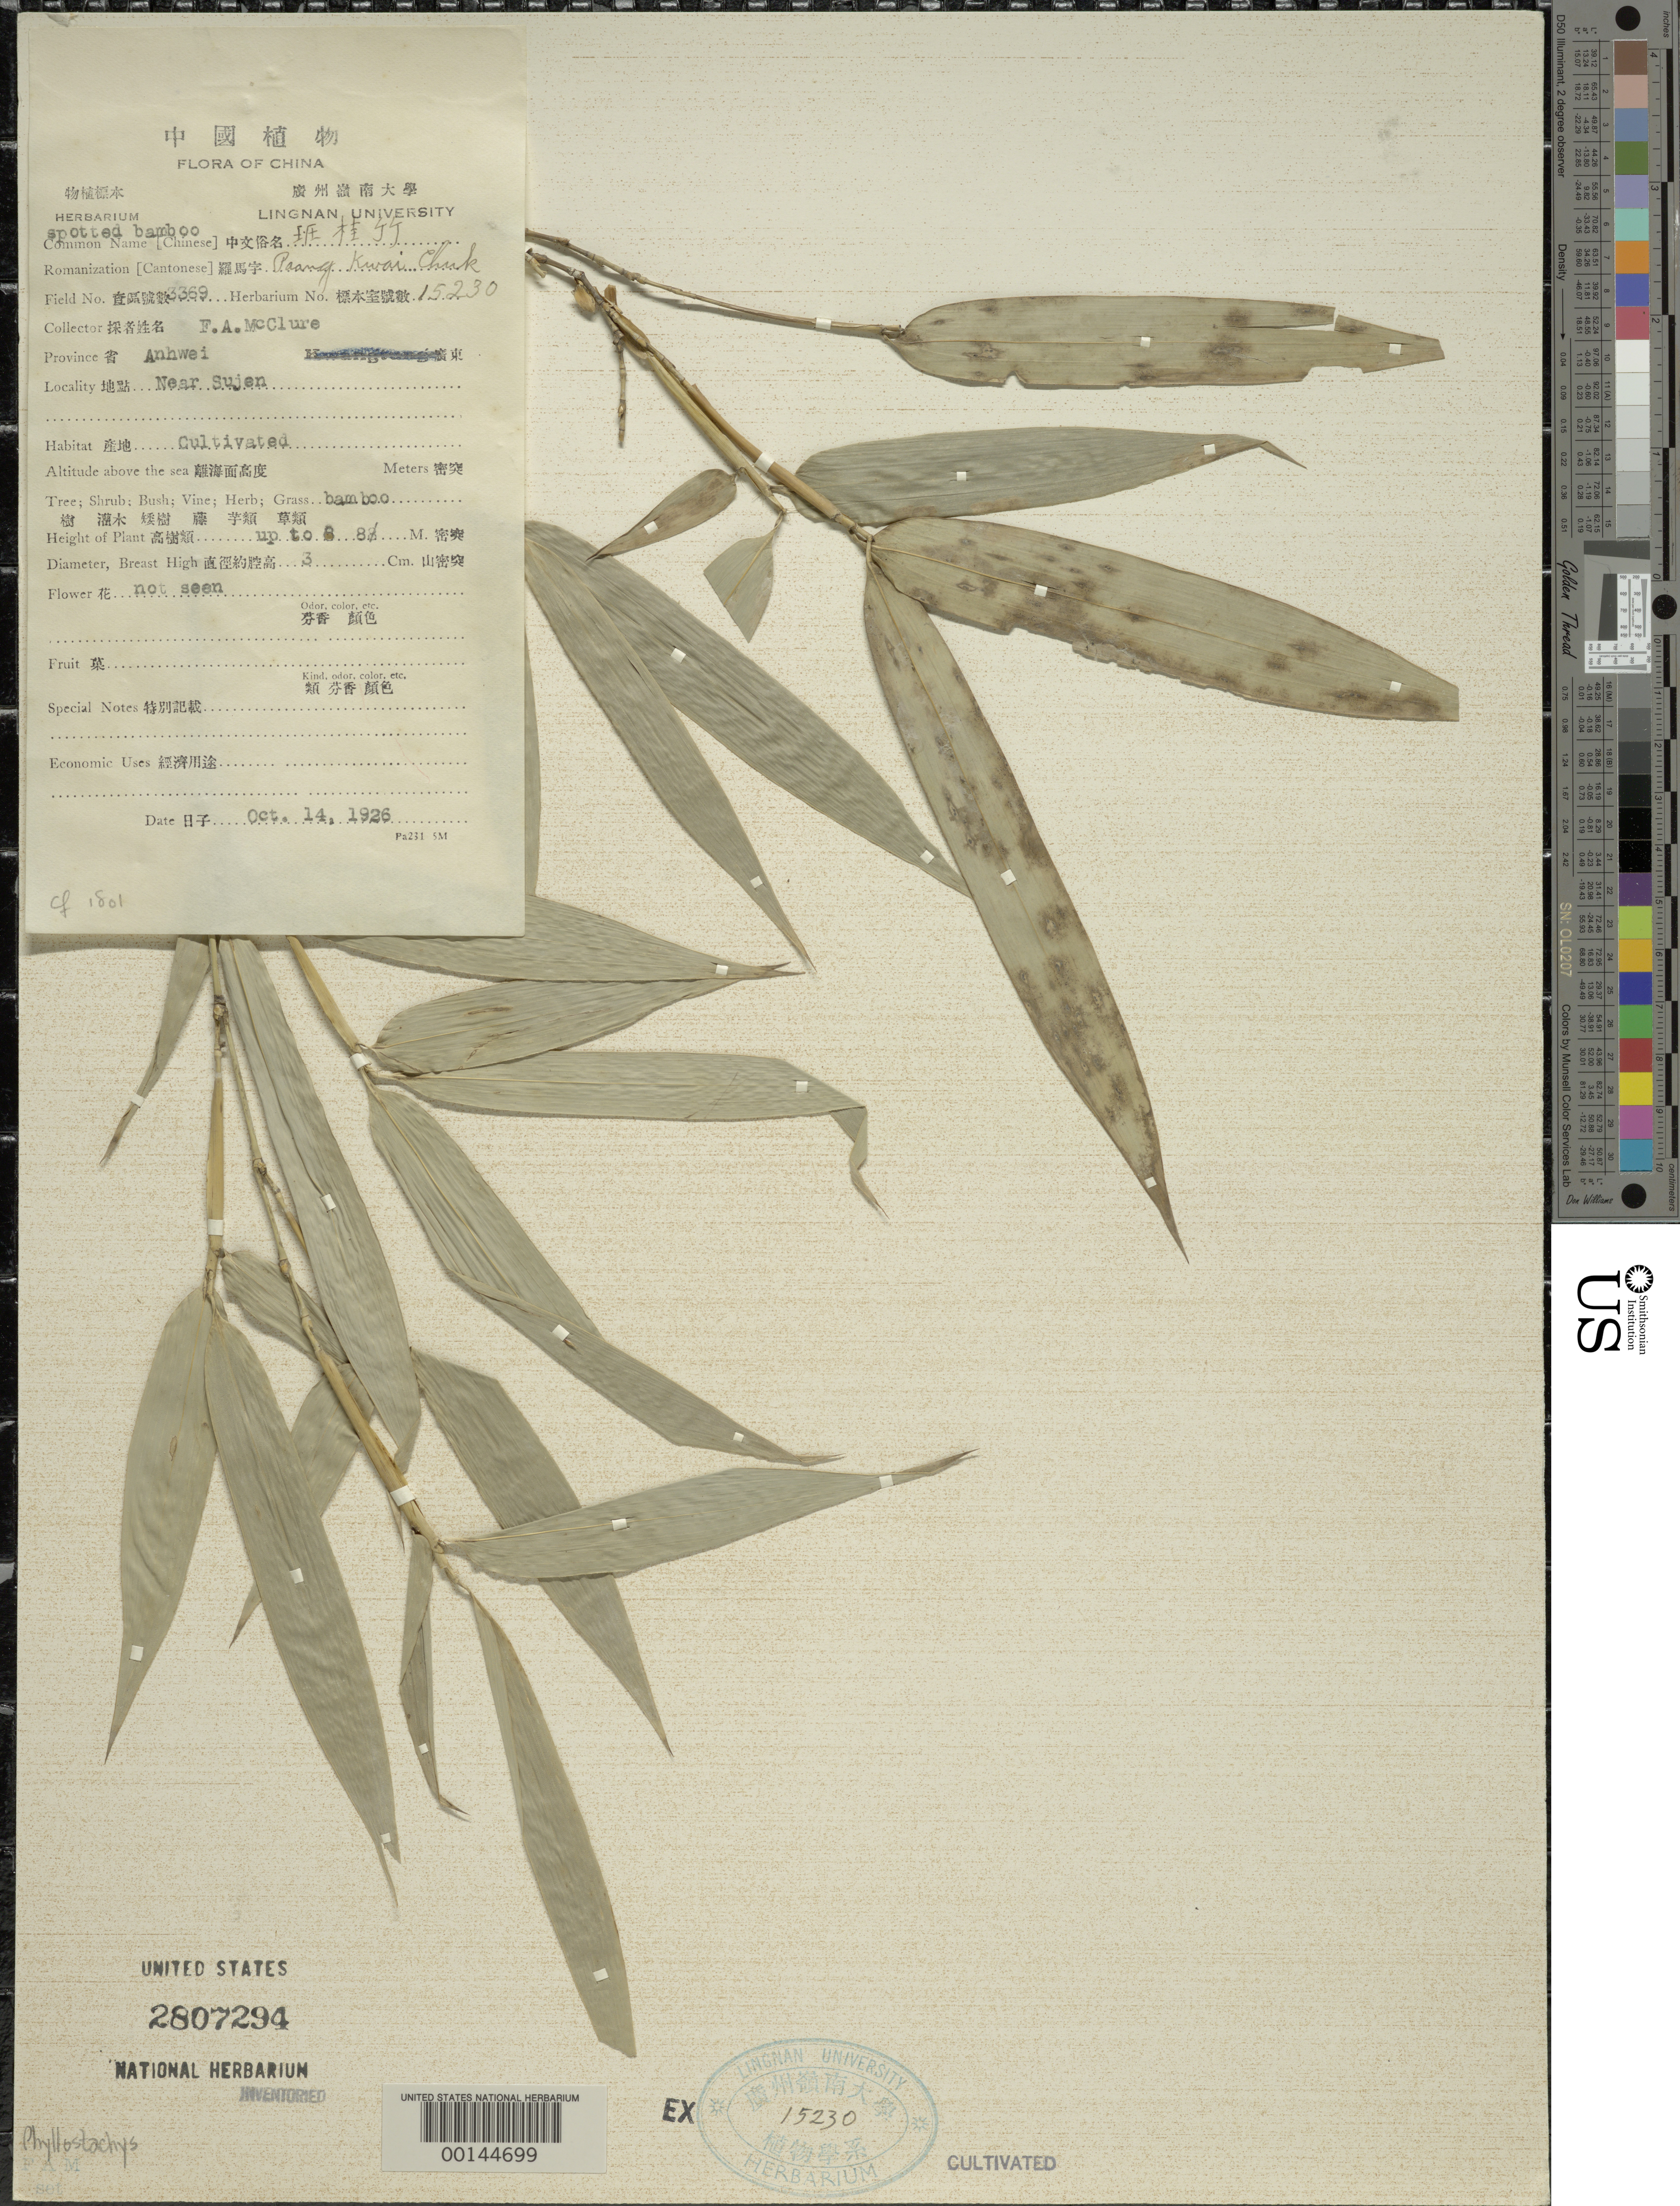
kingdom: Plantae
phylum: Tracheophyta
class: Liliopsida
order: Poales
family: Poaceae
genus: Phyllostachys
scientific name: Phyllostachys sp.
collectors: F. A. McClure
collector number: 3369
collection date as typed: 14 Oct 1926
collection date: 1926-10-14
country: China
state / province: Anhui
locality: Sujen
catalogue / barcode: US 2807294